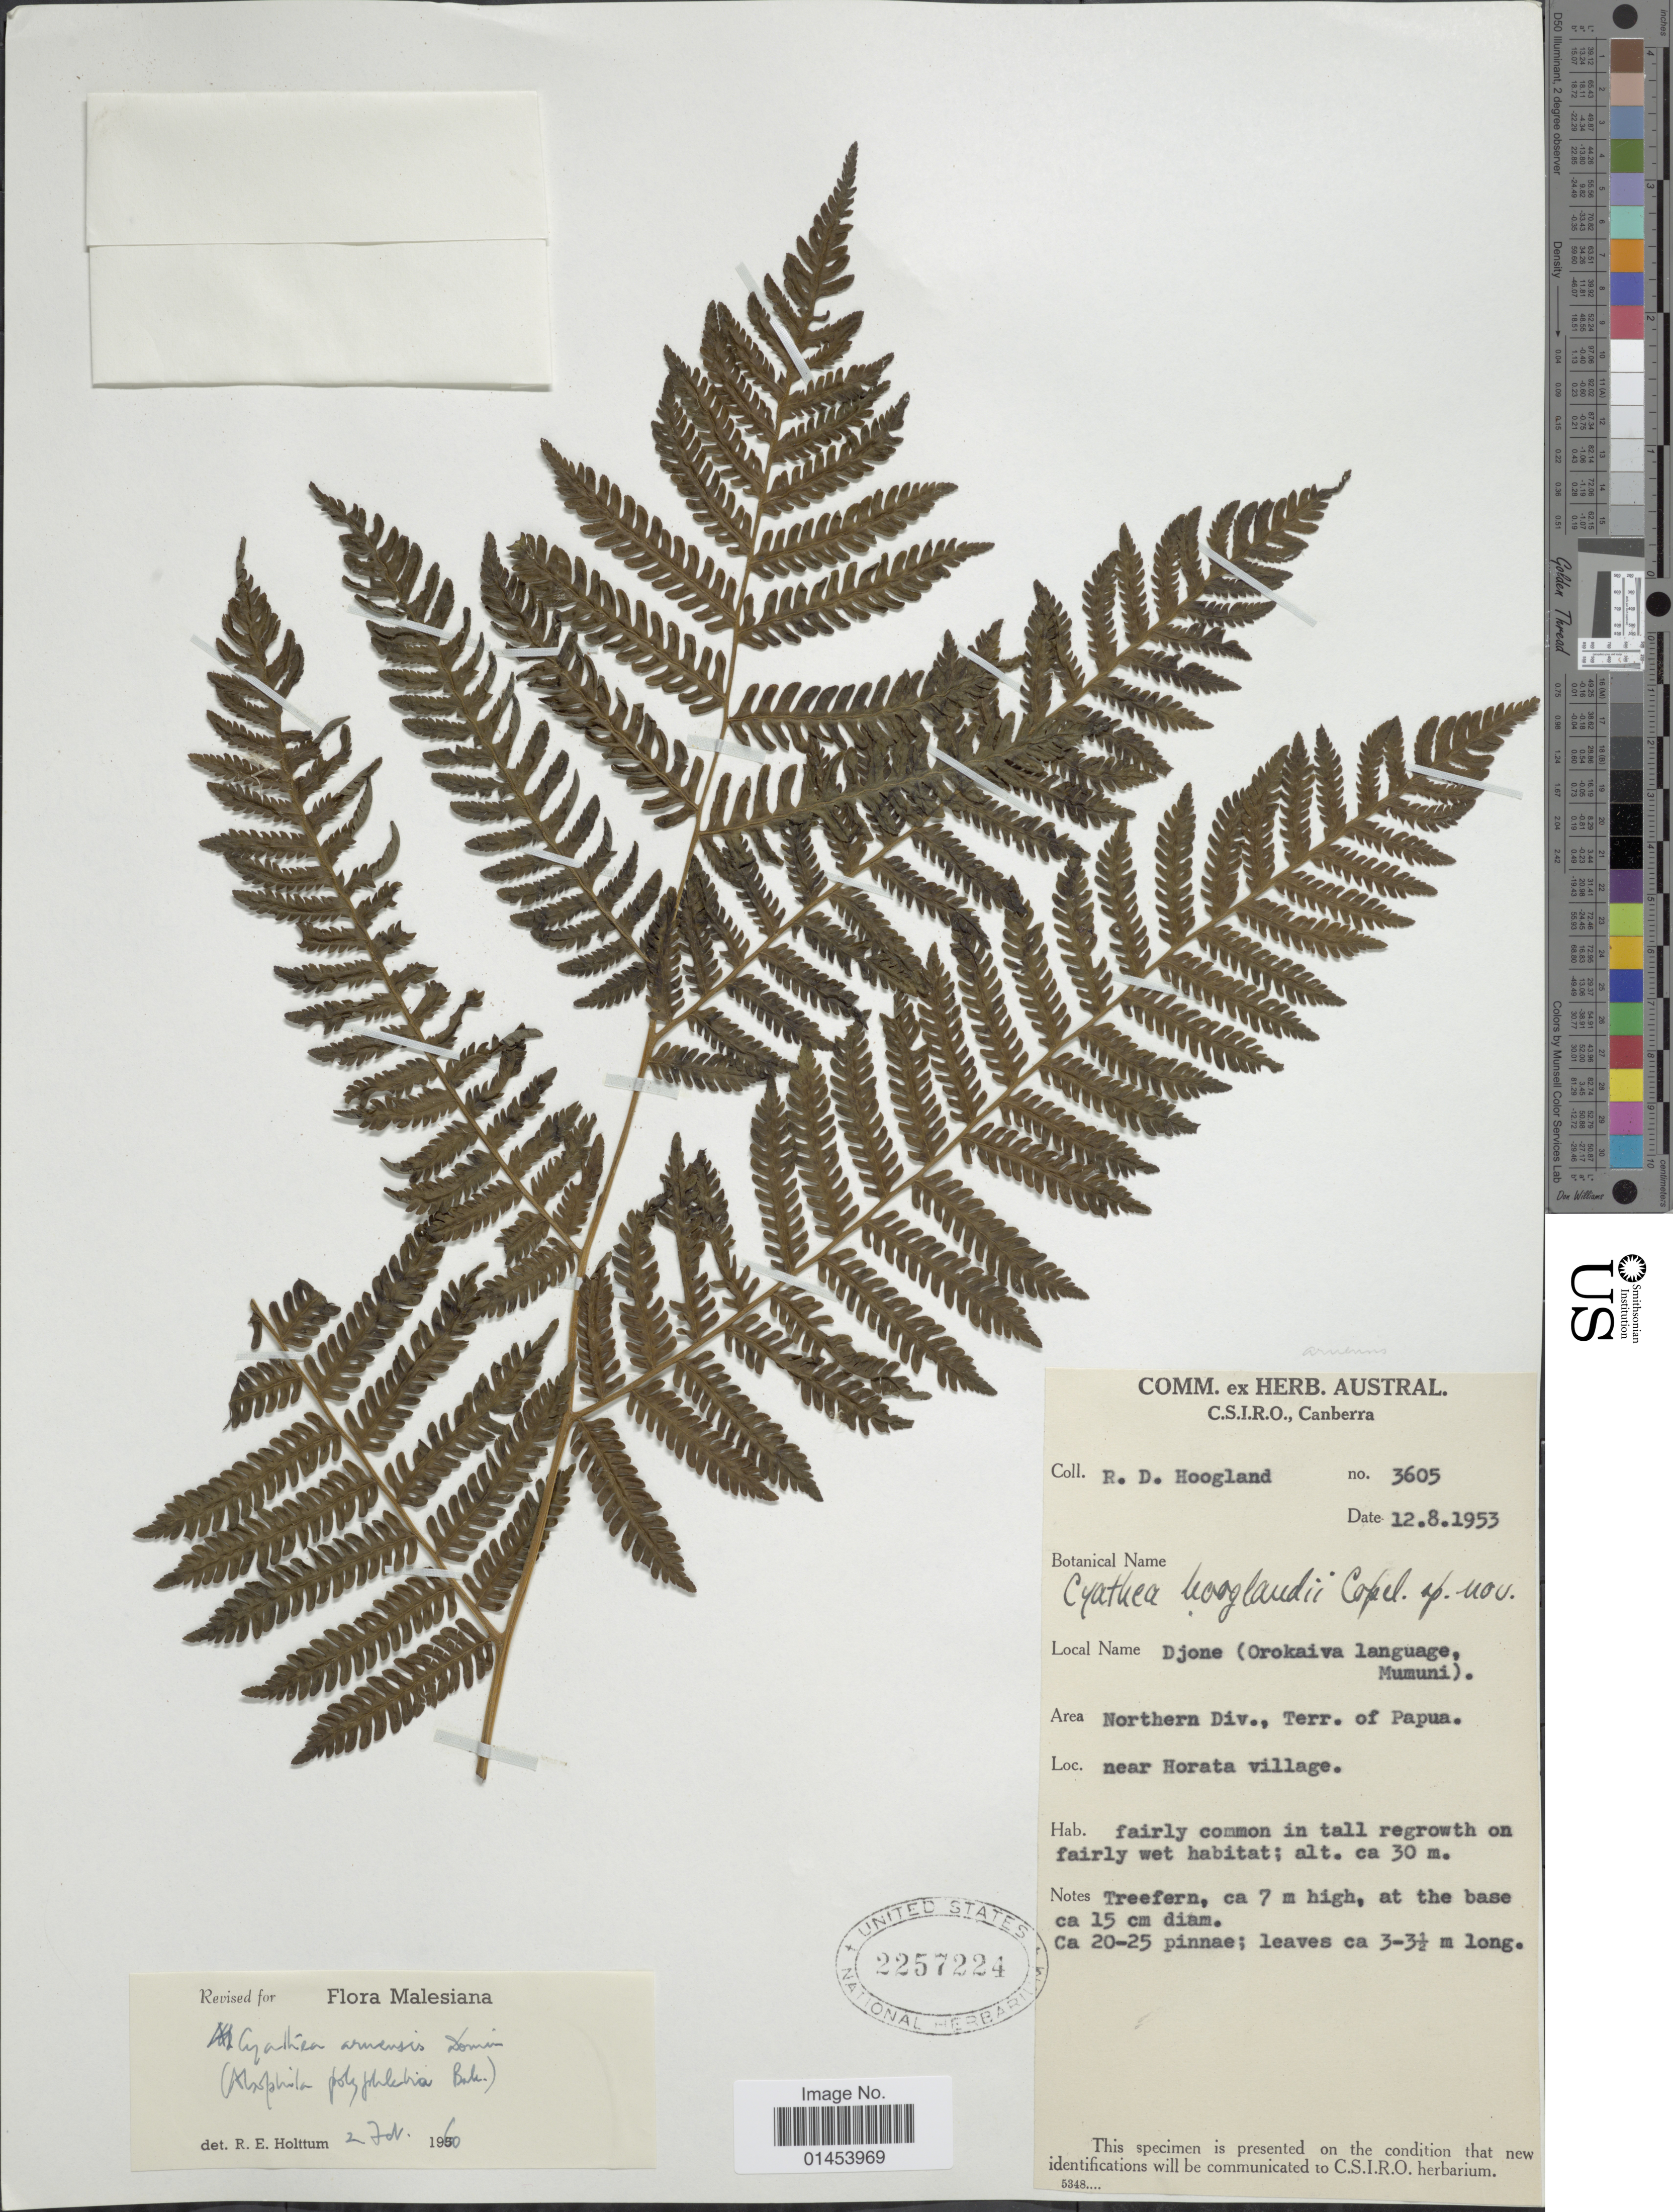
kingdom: Plantae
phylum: Tracheophyta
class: Polypodiopsida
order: Cyatheales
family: Cyatheaceae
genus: Cyathea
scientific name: Cyathea rumphiana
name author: (Alderw.) Merr.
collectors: R. D. Hoogland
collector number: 3605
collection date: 1953-08-12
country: Papua New Guinea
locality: Area Northern Div., Terr. of Papua. Near Horata village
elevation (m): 30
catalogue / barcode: US 2257224